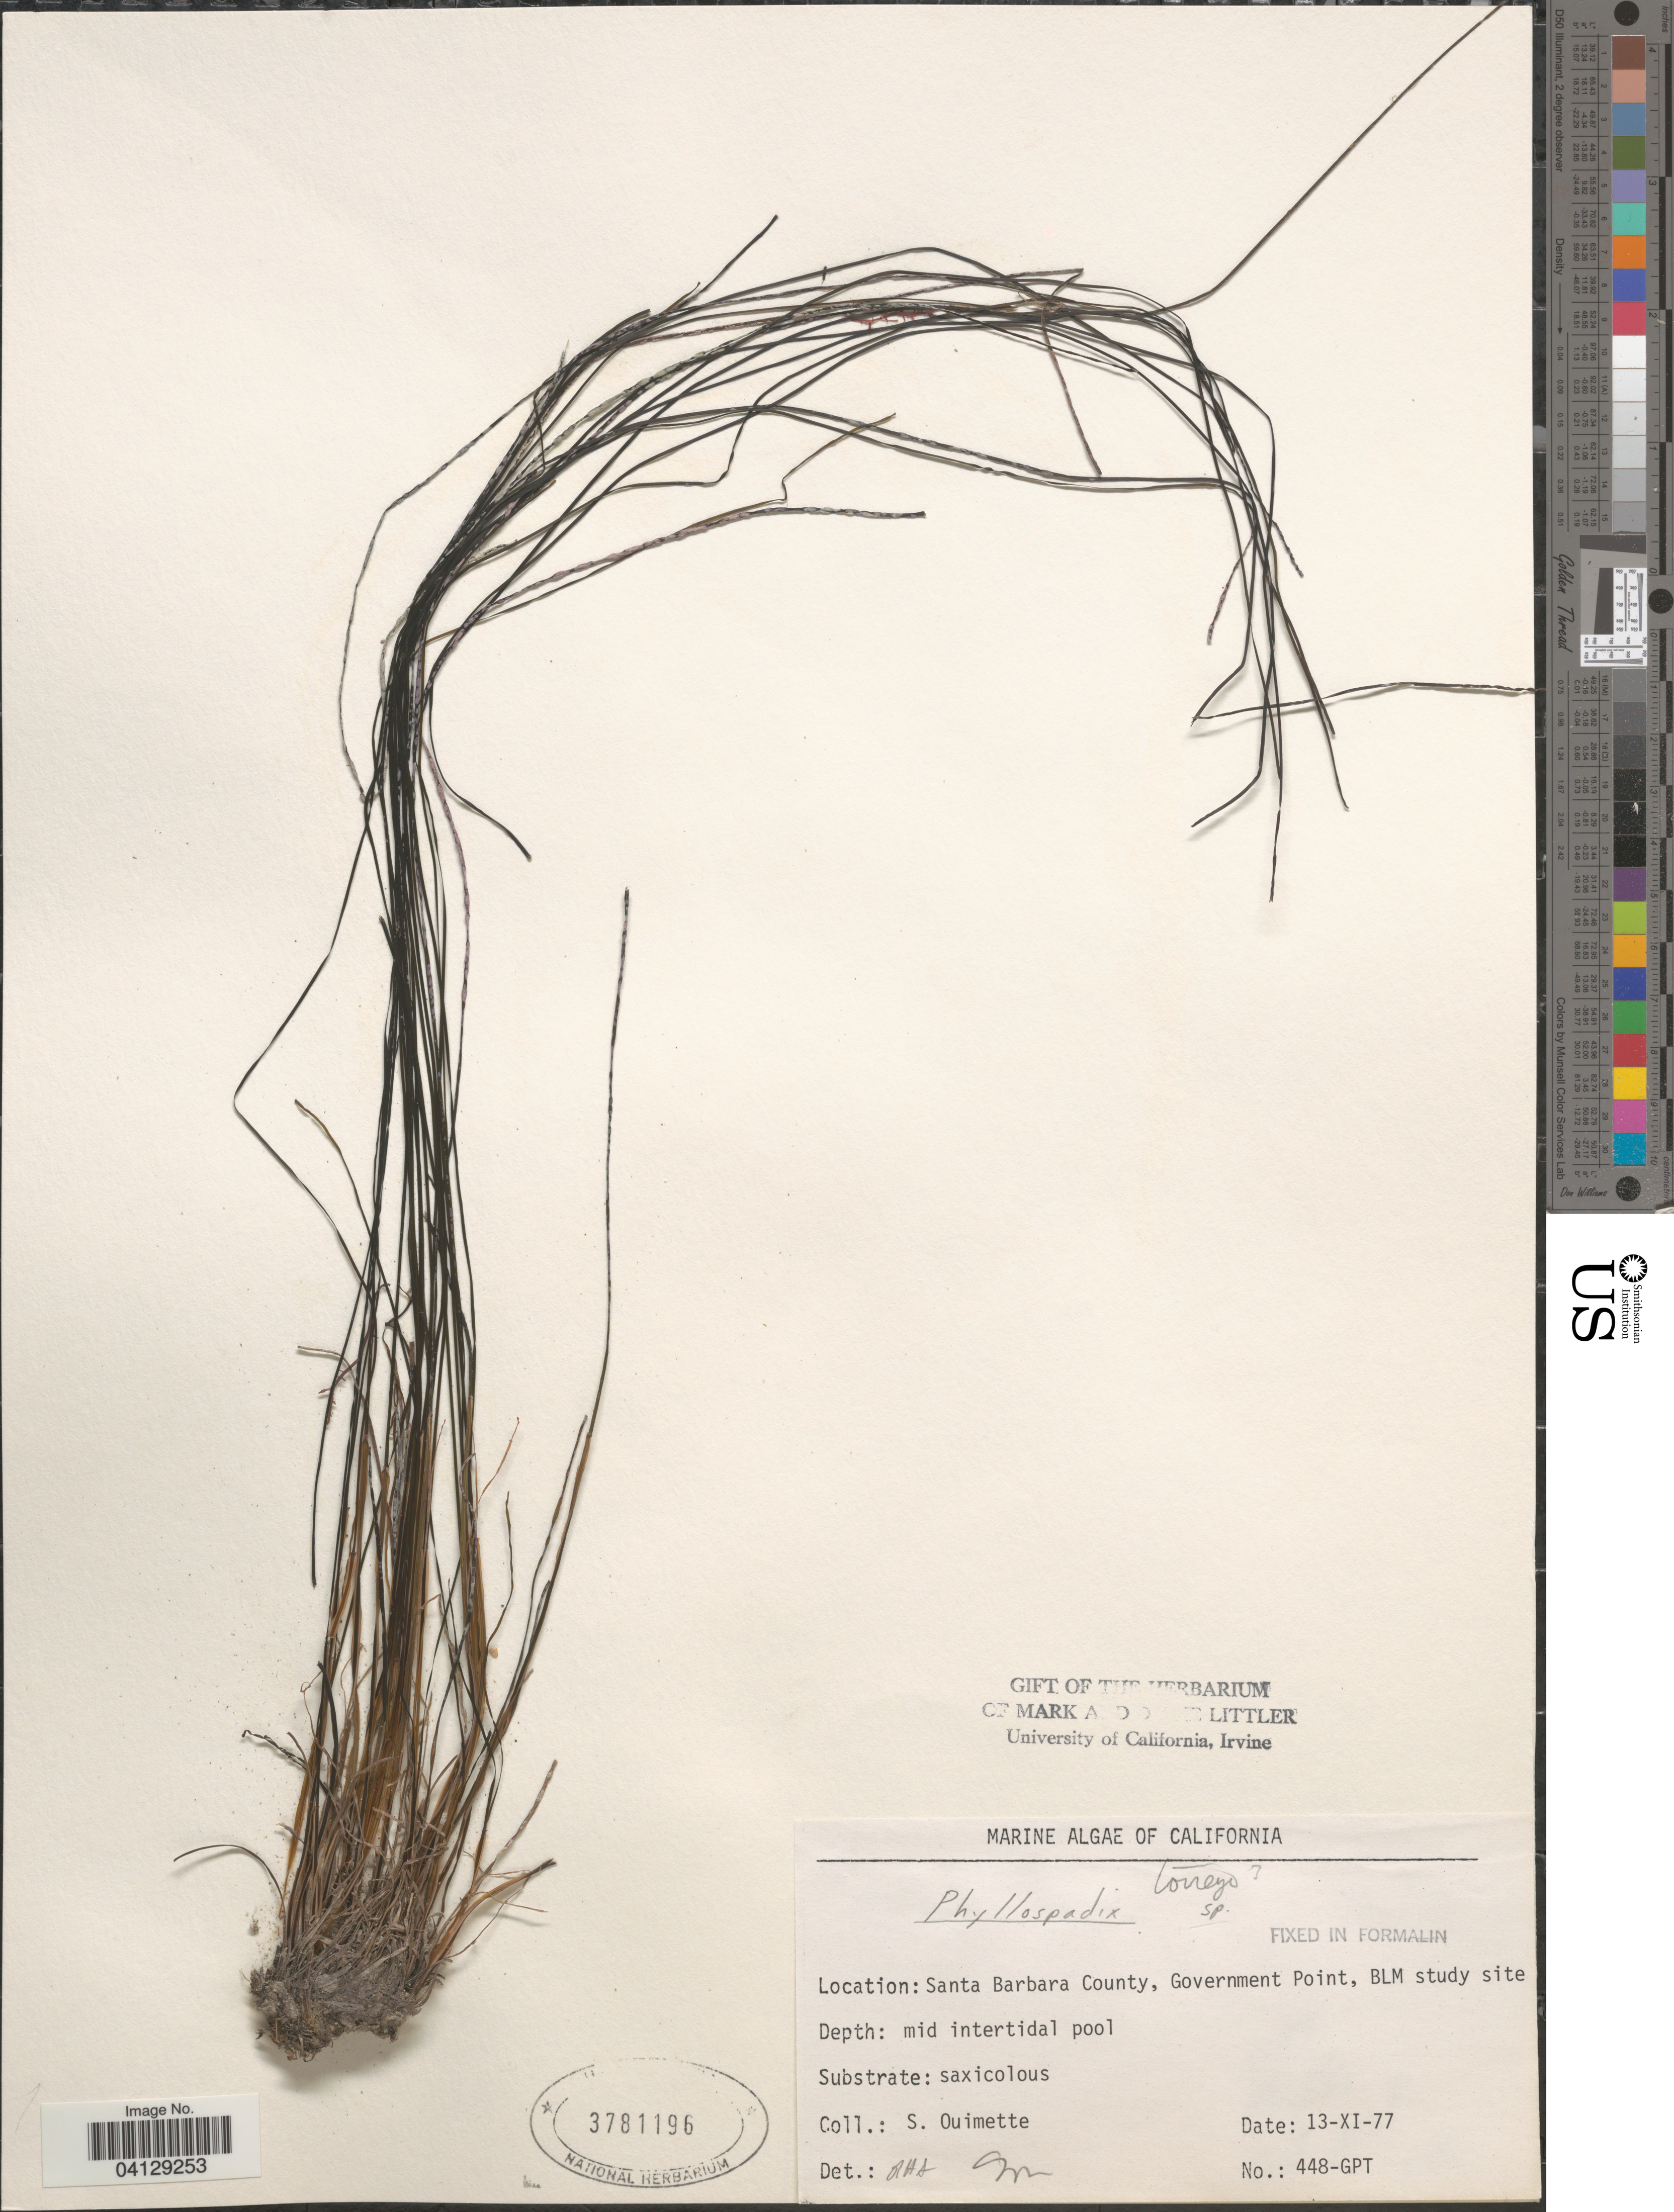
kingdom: Plantae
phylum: Tracheophyta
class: Liliopsida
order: Alismatales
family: Zosteraceae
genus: Phyllospadix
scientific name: Phyllospadix torreyi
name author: S. Watson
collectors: S. Ouimette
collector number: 448-GPT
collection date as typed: Transcribed d/m/y: 13/11/77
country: United States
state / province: California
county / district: Santa Barbara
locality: Santa Barbara County, Government Point, BLM study site.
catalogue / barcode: US 3781196